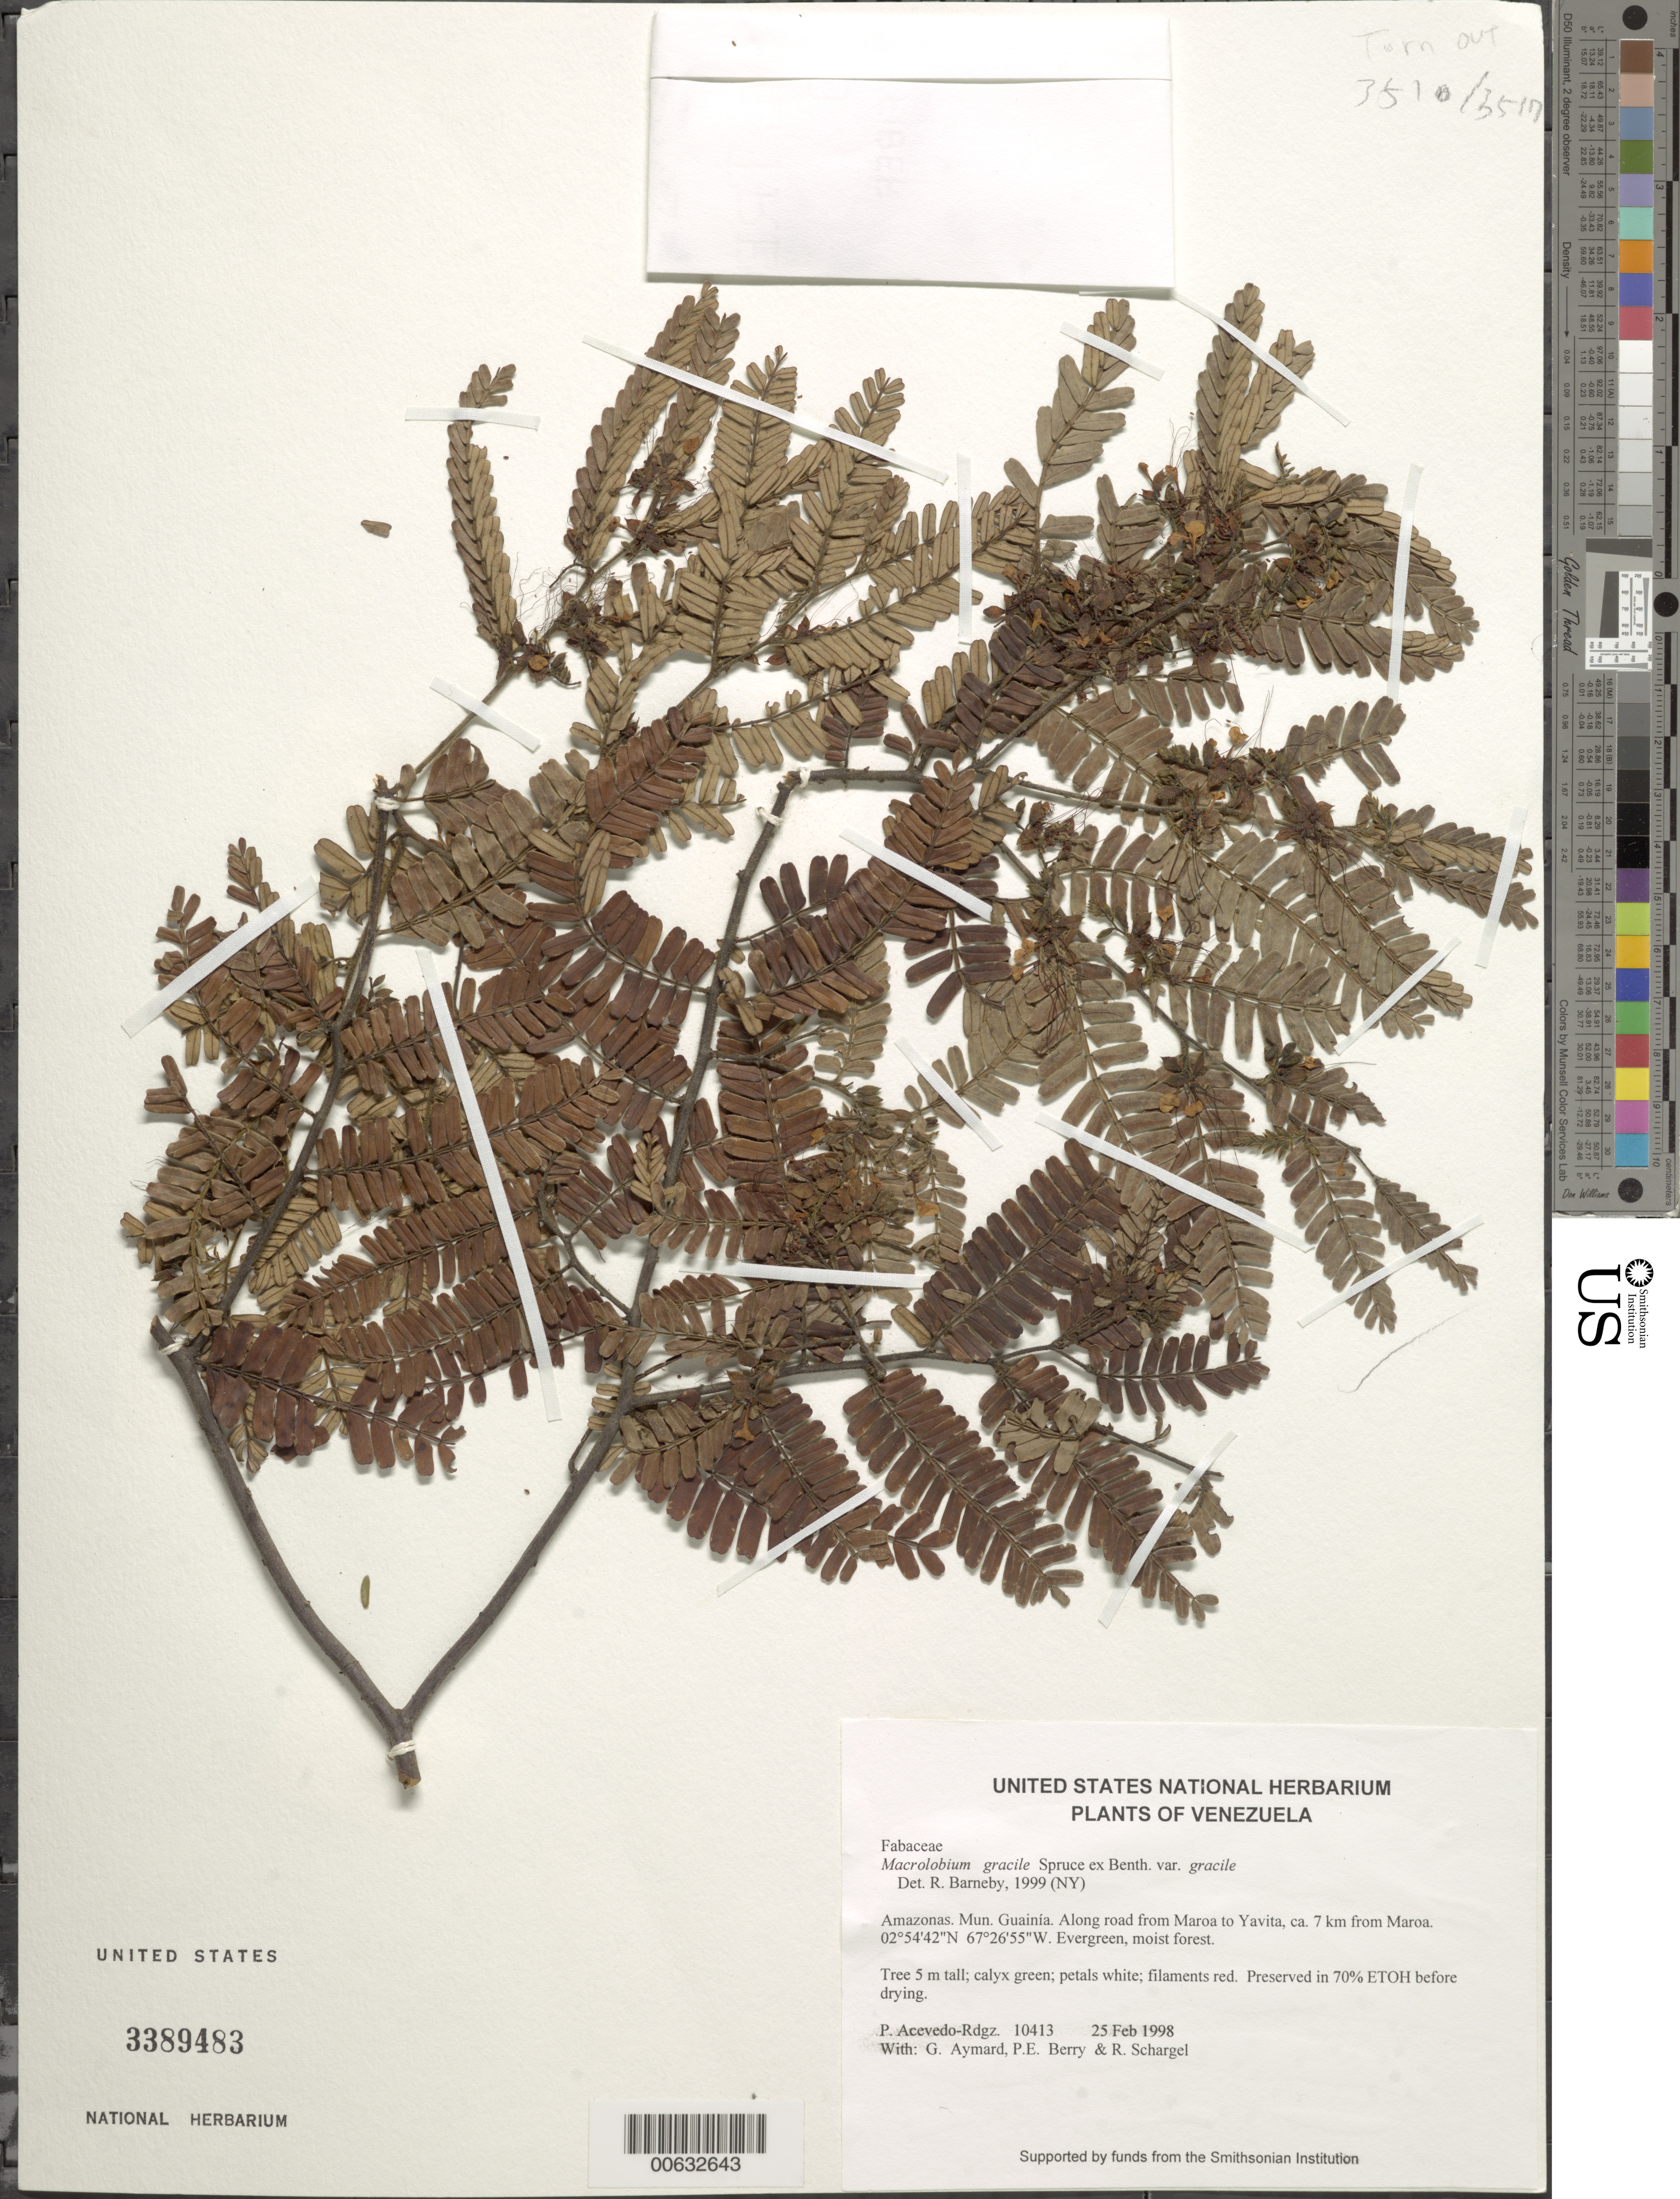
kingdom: Plantae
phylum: Tracheophyta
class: Magnoliopsida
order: Fabales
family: Fabaceae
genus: Macrolobium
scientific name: Macrolobium gracile var. gracile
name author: Spruce ex Benth.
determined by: Barneby, Rupert C., (NY)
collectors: P. Acevedo-Rodr., G. A. Aymard, P. E. Berry & R. Schargel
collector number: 10413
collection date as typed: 25 Feb 1998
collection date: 1998-02-25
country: Venezuela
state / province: Amazonas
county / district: Maroa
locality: Along road from Maroa to Yavita, ca. 7 km from Maroa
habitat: Evergreen, moist forest.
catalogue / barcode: US 3389483